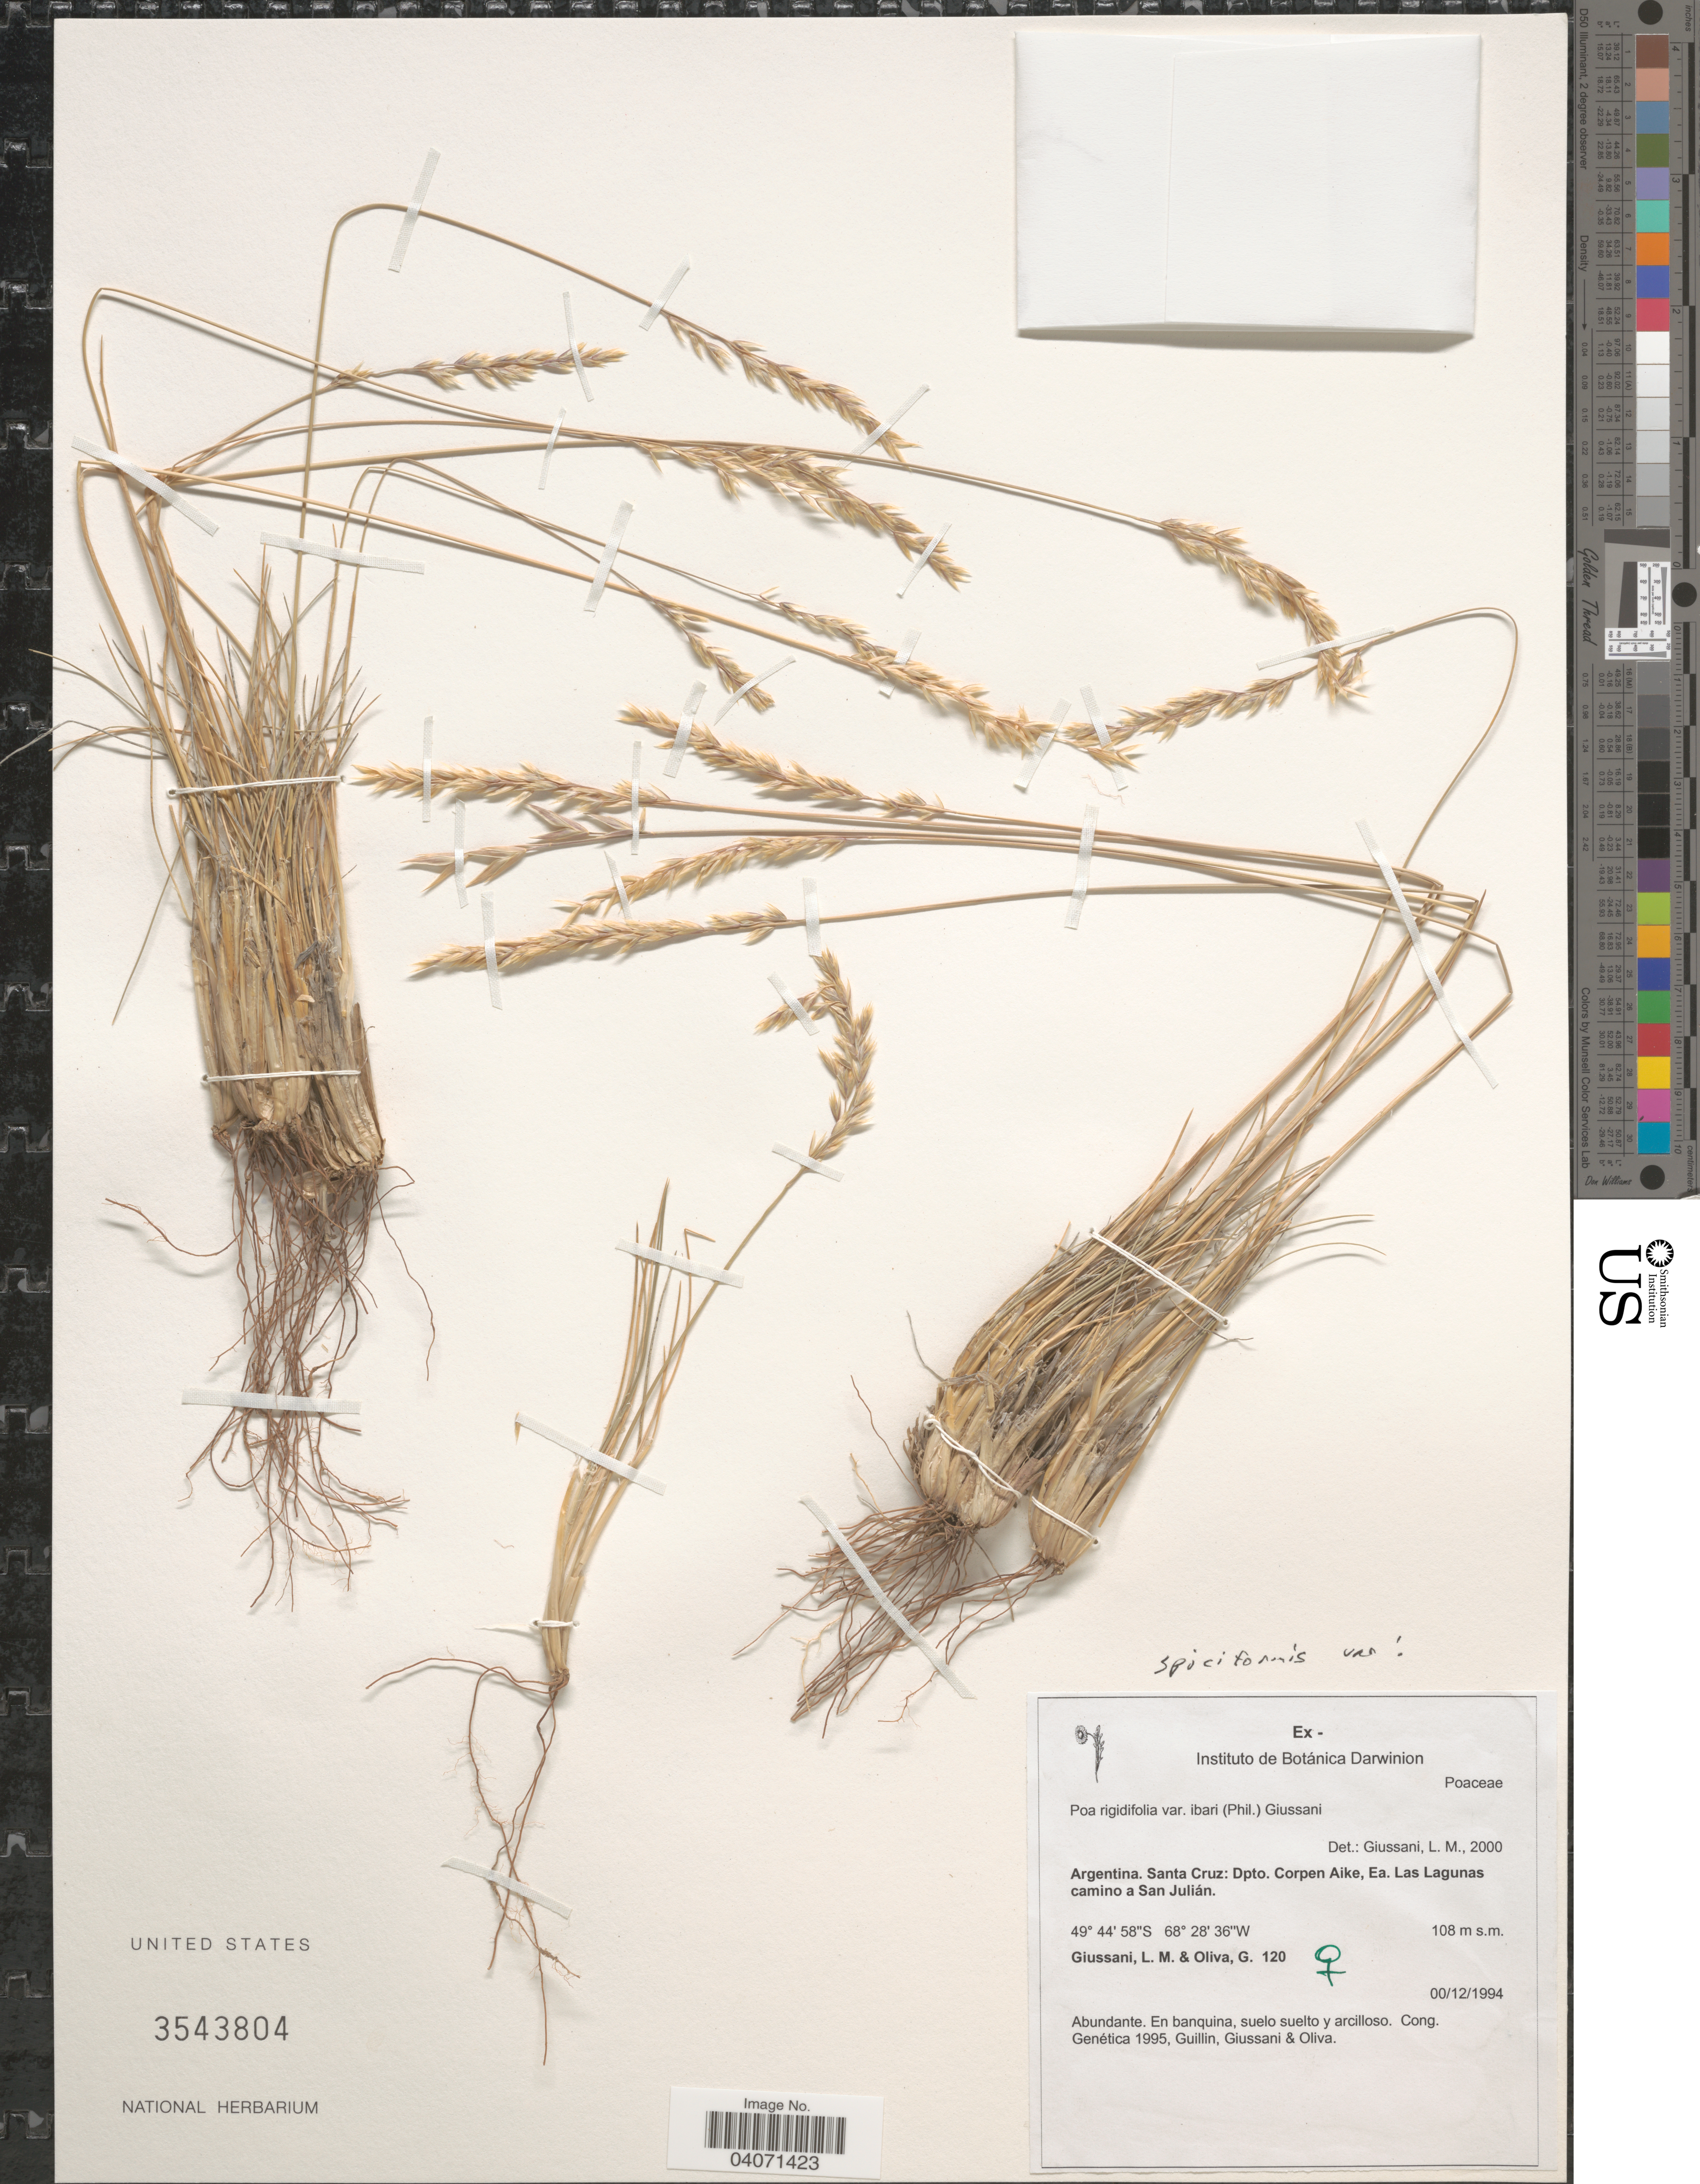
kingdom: Plantae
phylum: Tracheophyta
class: Liliopsida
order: Poales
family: Poaceae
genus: Poa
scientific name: Poa spiciformis var. ibarii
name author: (Phil.) Giussani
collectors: L. Giussani & G. Oliva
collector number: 120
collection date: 1994-12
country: Argentina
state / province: Santa Cruz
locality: Dpto. Corpen Aike, Ea. Las Lagunas camino a San Julián.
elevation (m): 108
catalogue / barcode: US 3543804